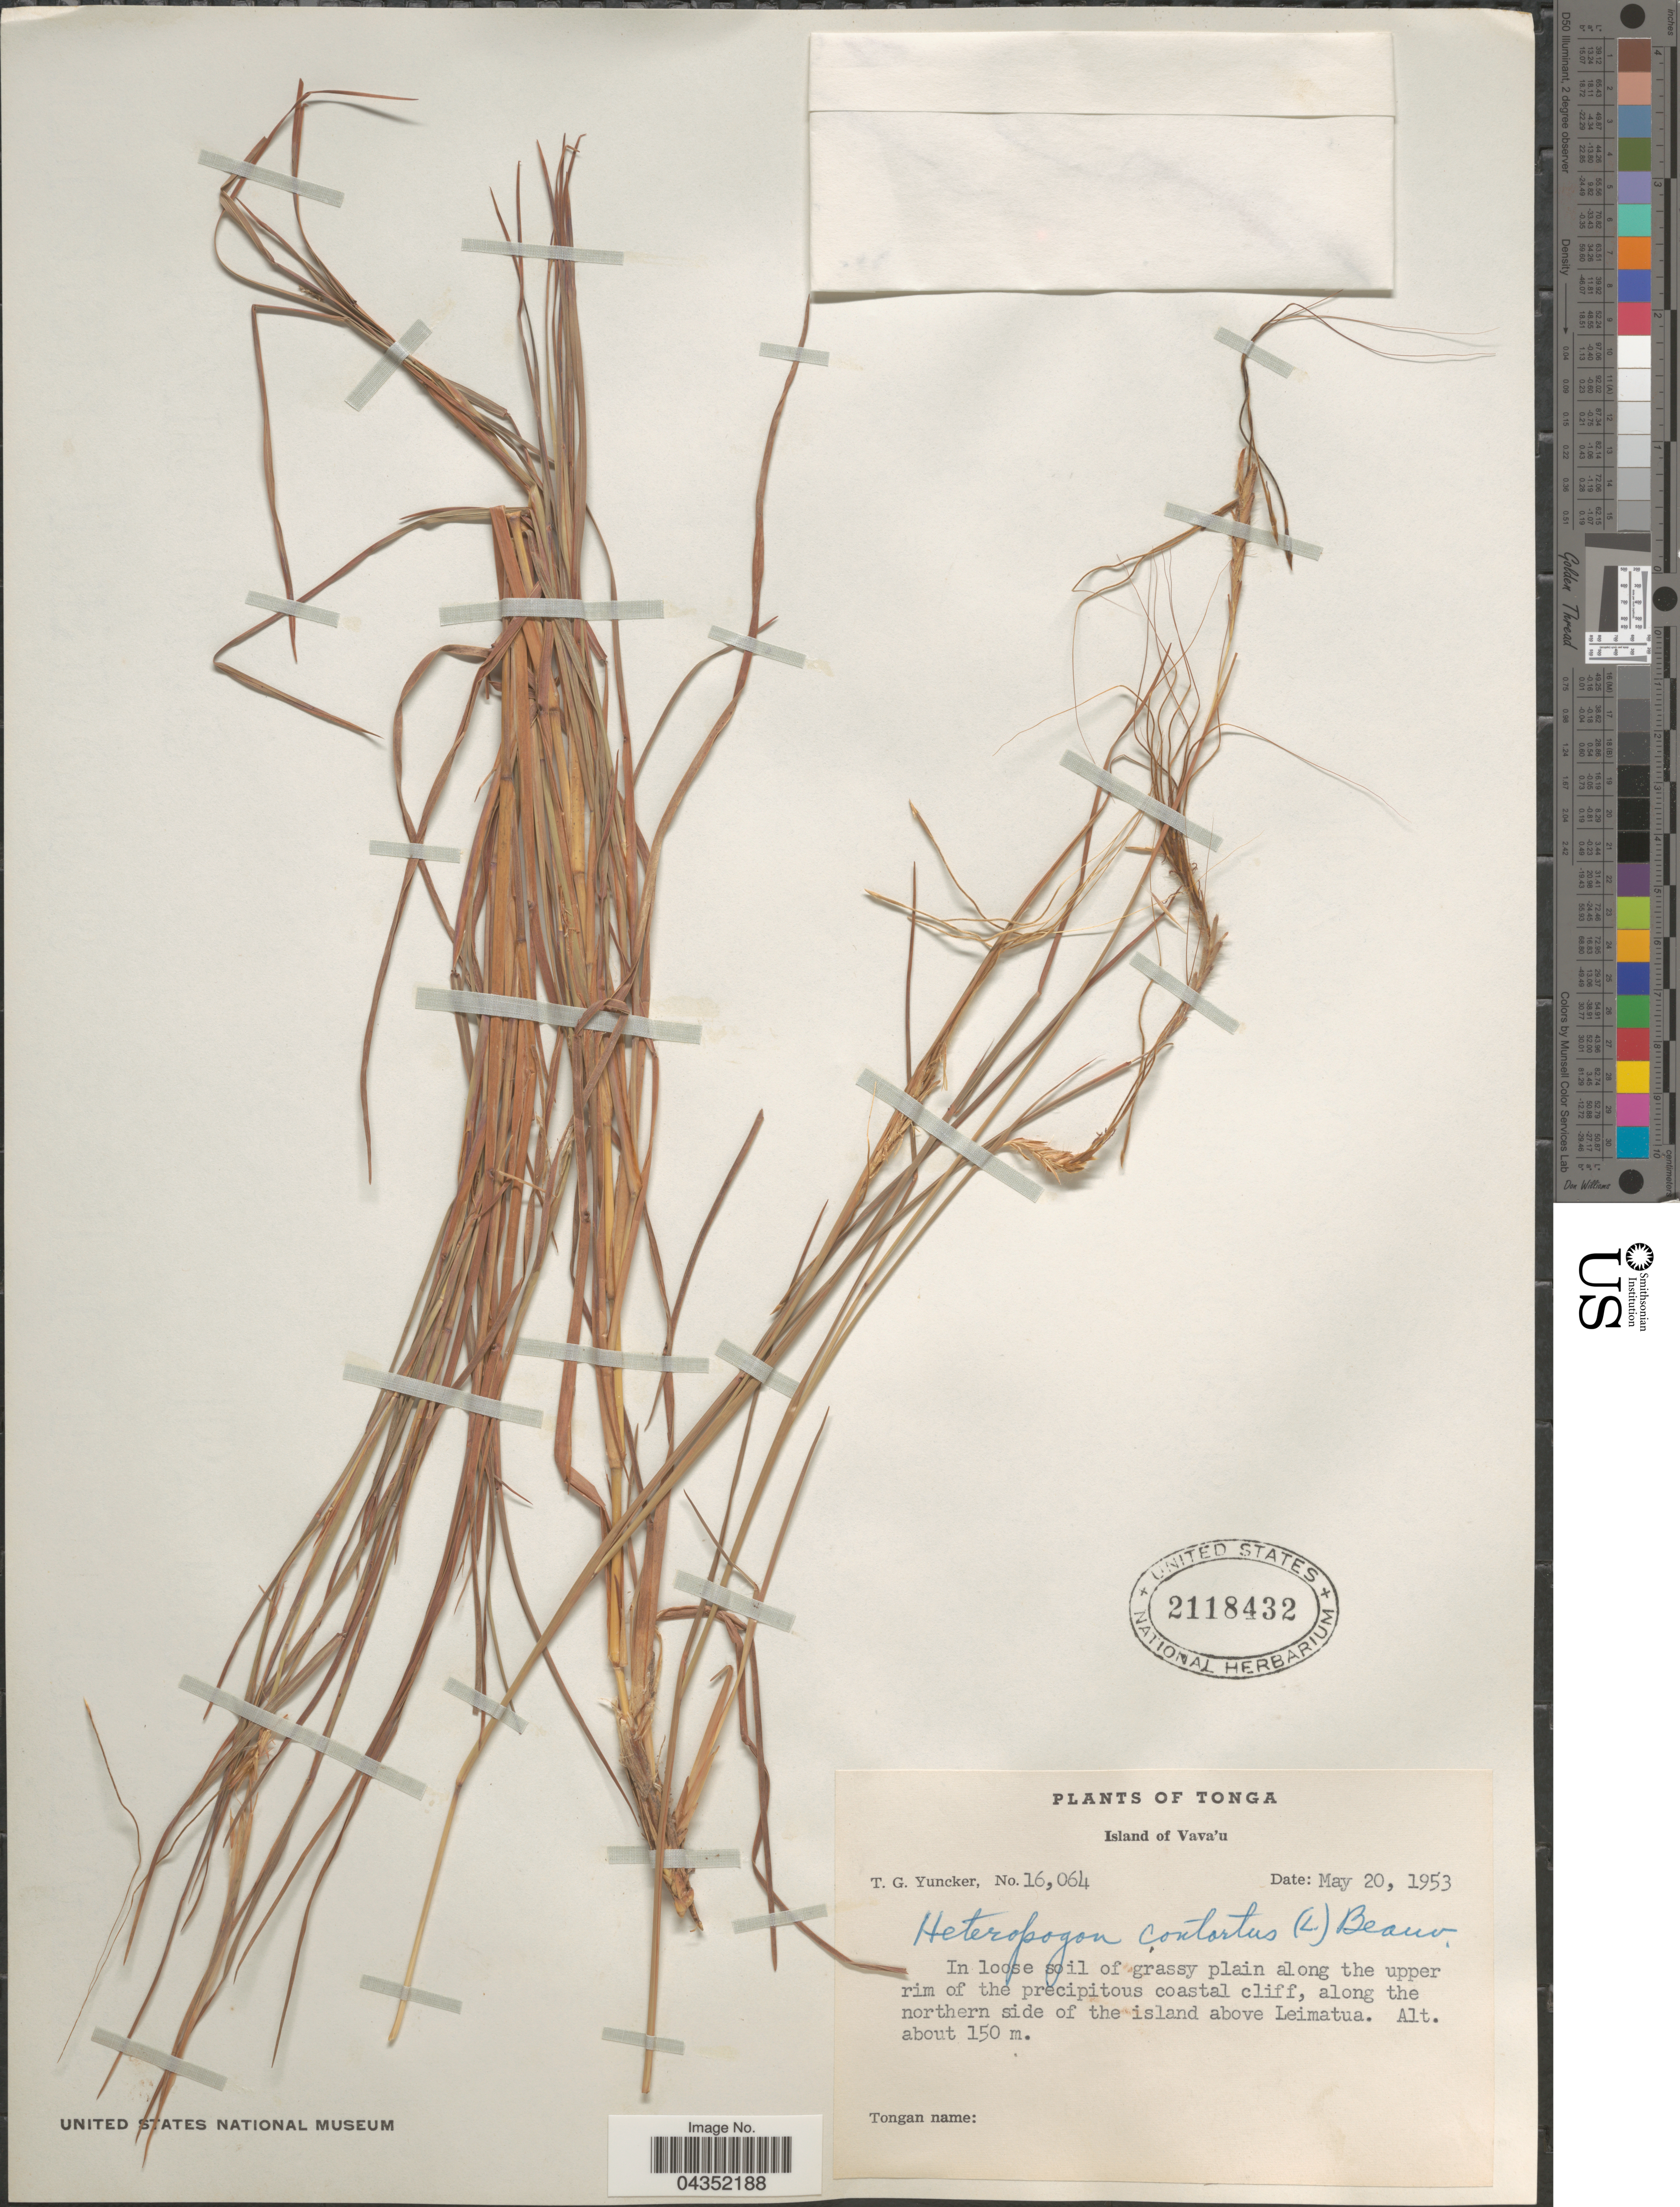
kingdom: Plantae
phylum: Tracheophyta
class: Liliopsida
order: Poales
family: Poaceae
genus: Heteropogon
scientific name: Heteropogon contortus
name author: (L.) P. Beauv. ex Roem. & Schult.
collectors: T. G. Yuncker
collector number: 16064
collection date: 1953-05-20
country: Tonga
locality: Island of Vava'u. In loose soil of grassy plain along the upper rim of the precipitous coastal cliff, along the northern side of the island above Leimatua.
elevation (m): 150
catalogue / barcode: US 2118432